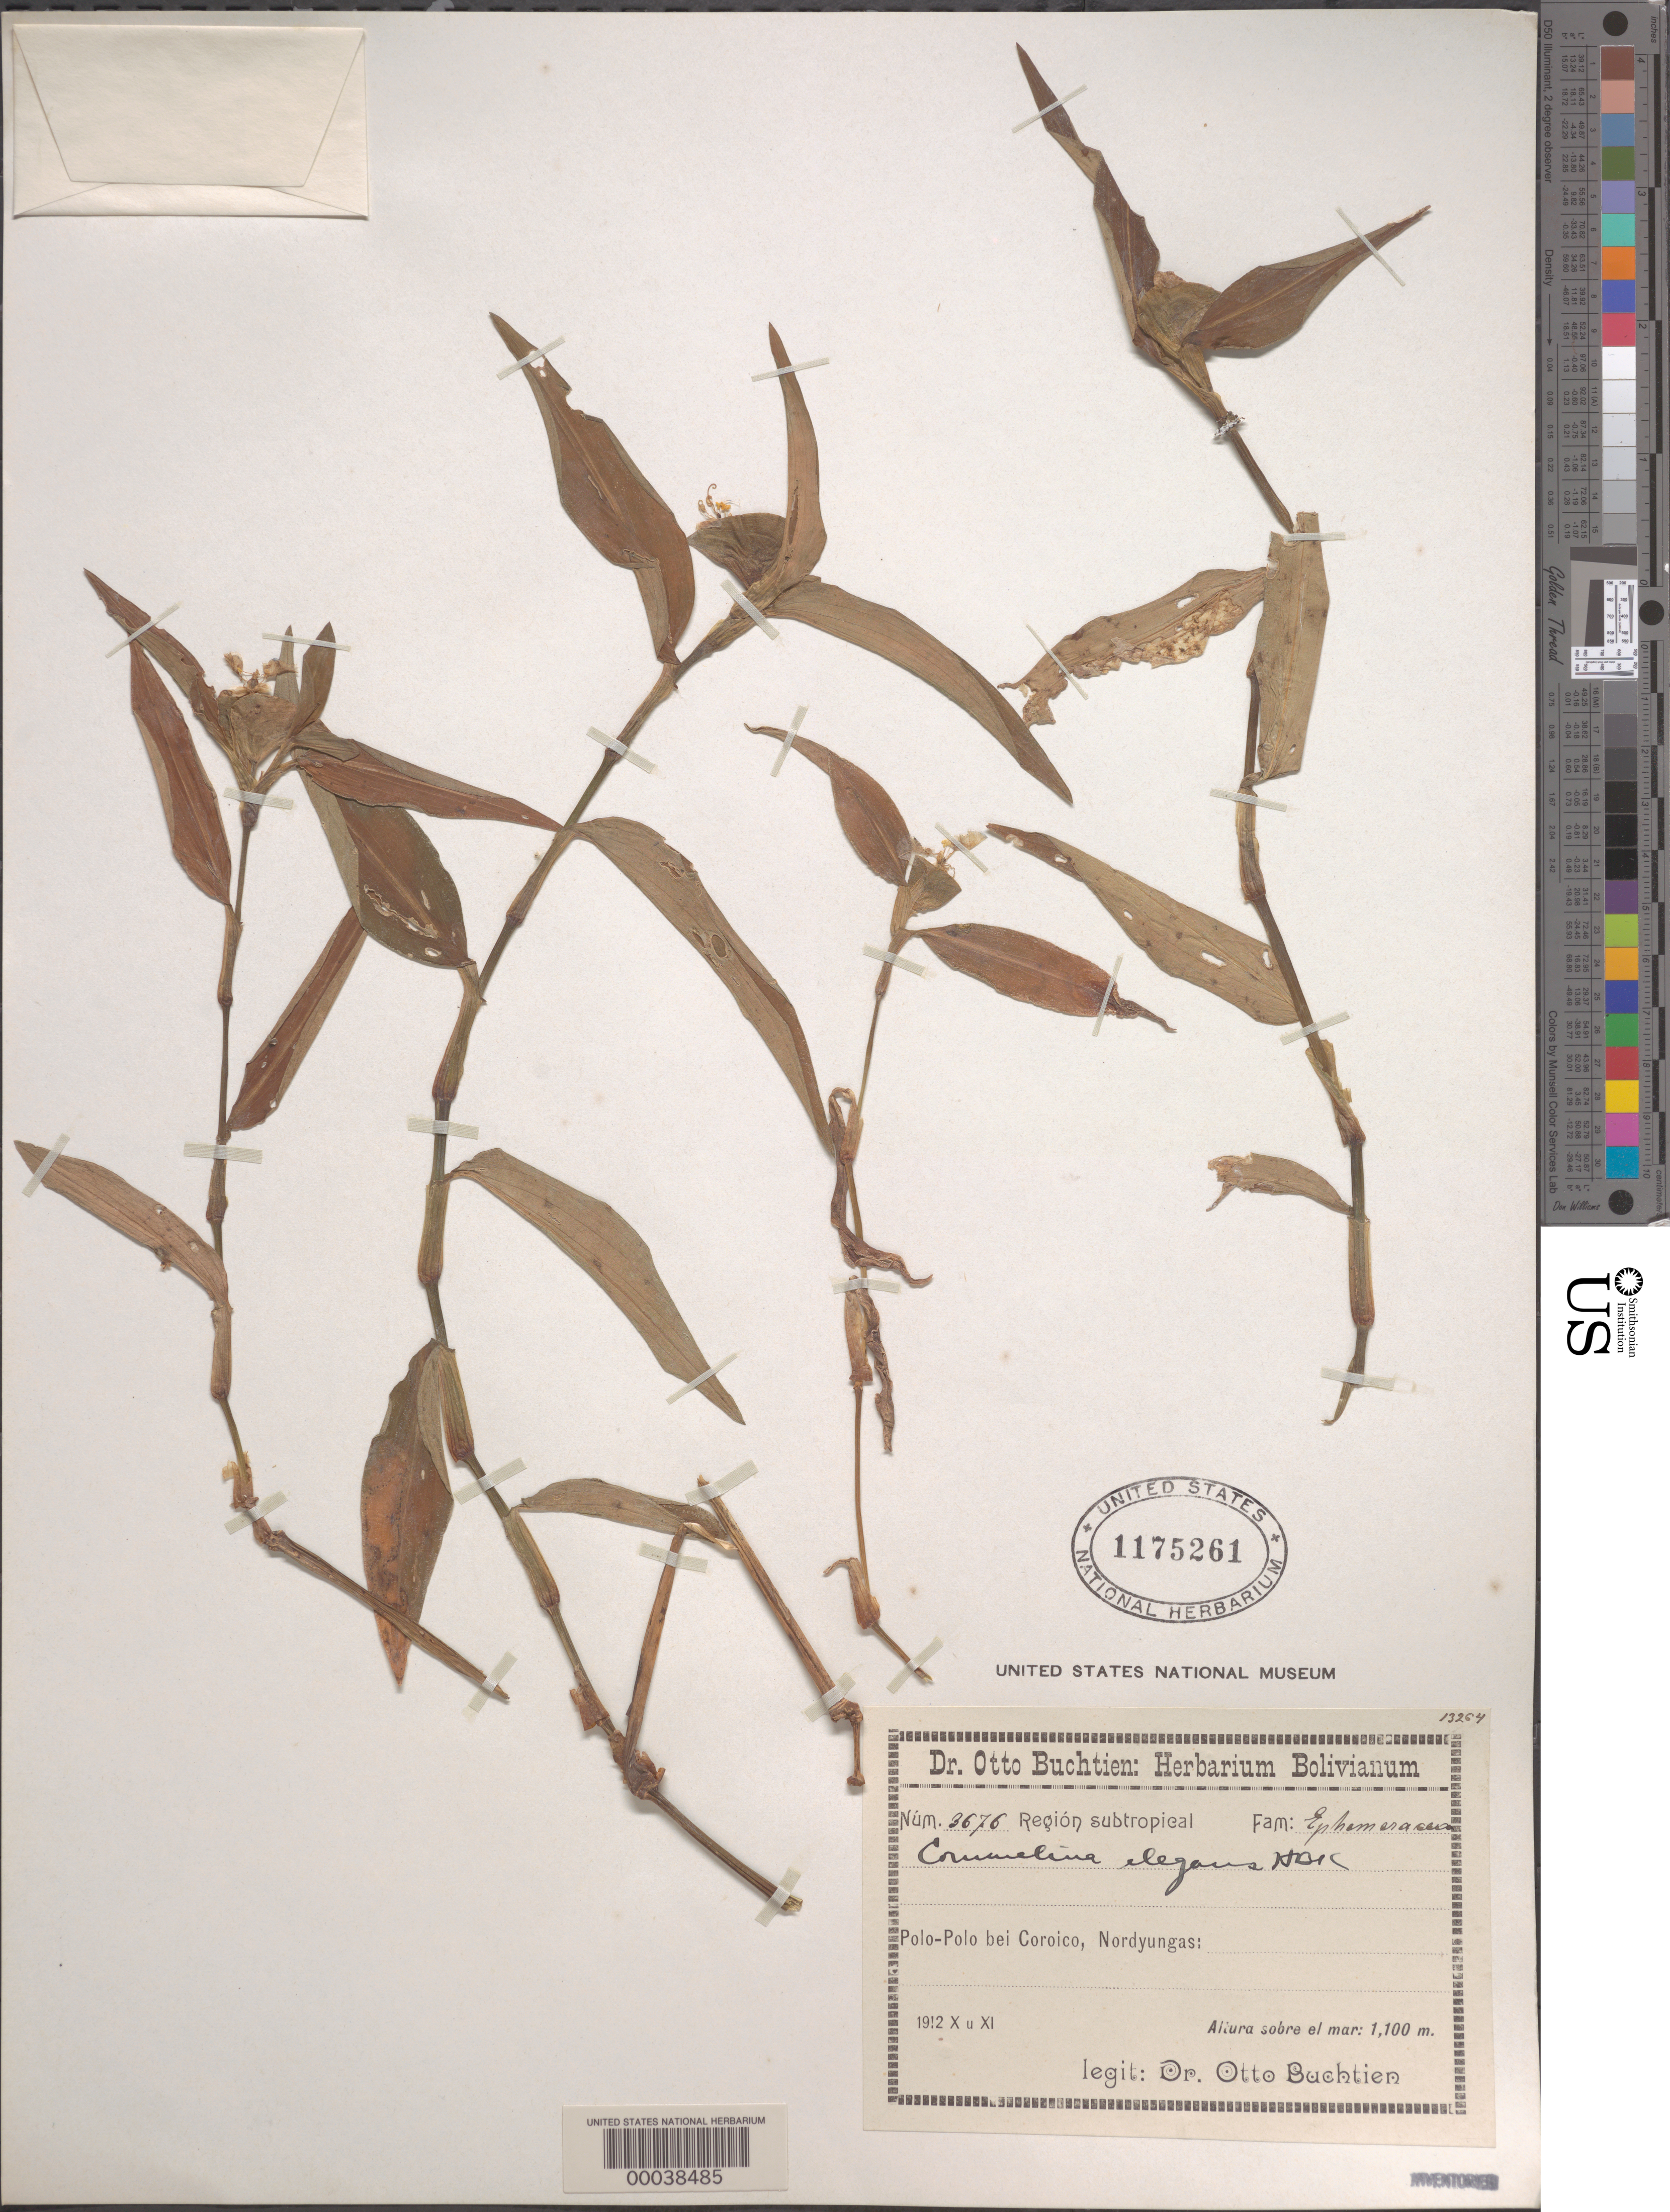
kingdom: Plantae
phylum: Tracheophyta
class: Liliopsida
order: Commelinales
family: Commelinaceae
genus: Commelina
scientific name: Commelina erecta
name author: L.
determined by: Faden, Robert B., (US), Smithsonian Institution - National Museum of Natural History (UNITED STATES)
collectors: O. Buchtien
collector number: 3676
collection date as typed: Oct 1912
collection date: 1912-10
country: Bolivia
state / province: La Paz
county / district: Nor Yungas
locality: Polo-Polo near Coroico.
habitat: Subtropical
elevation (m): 1100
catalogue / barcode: US 1175261